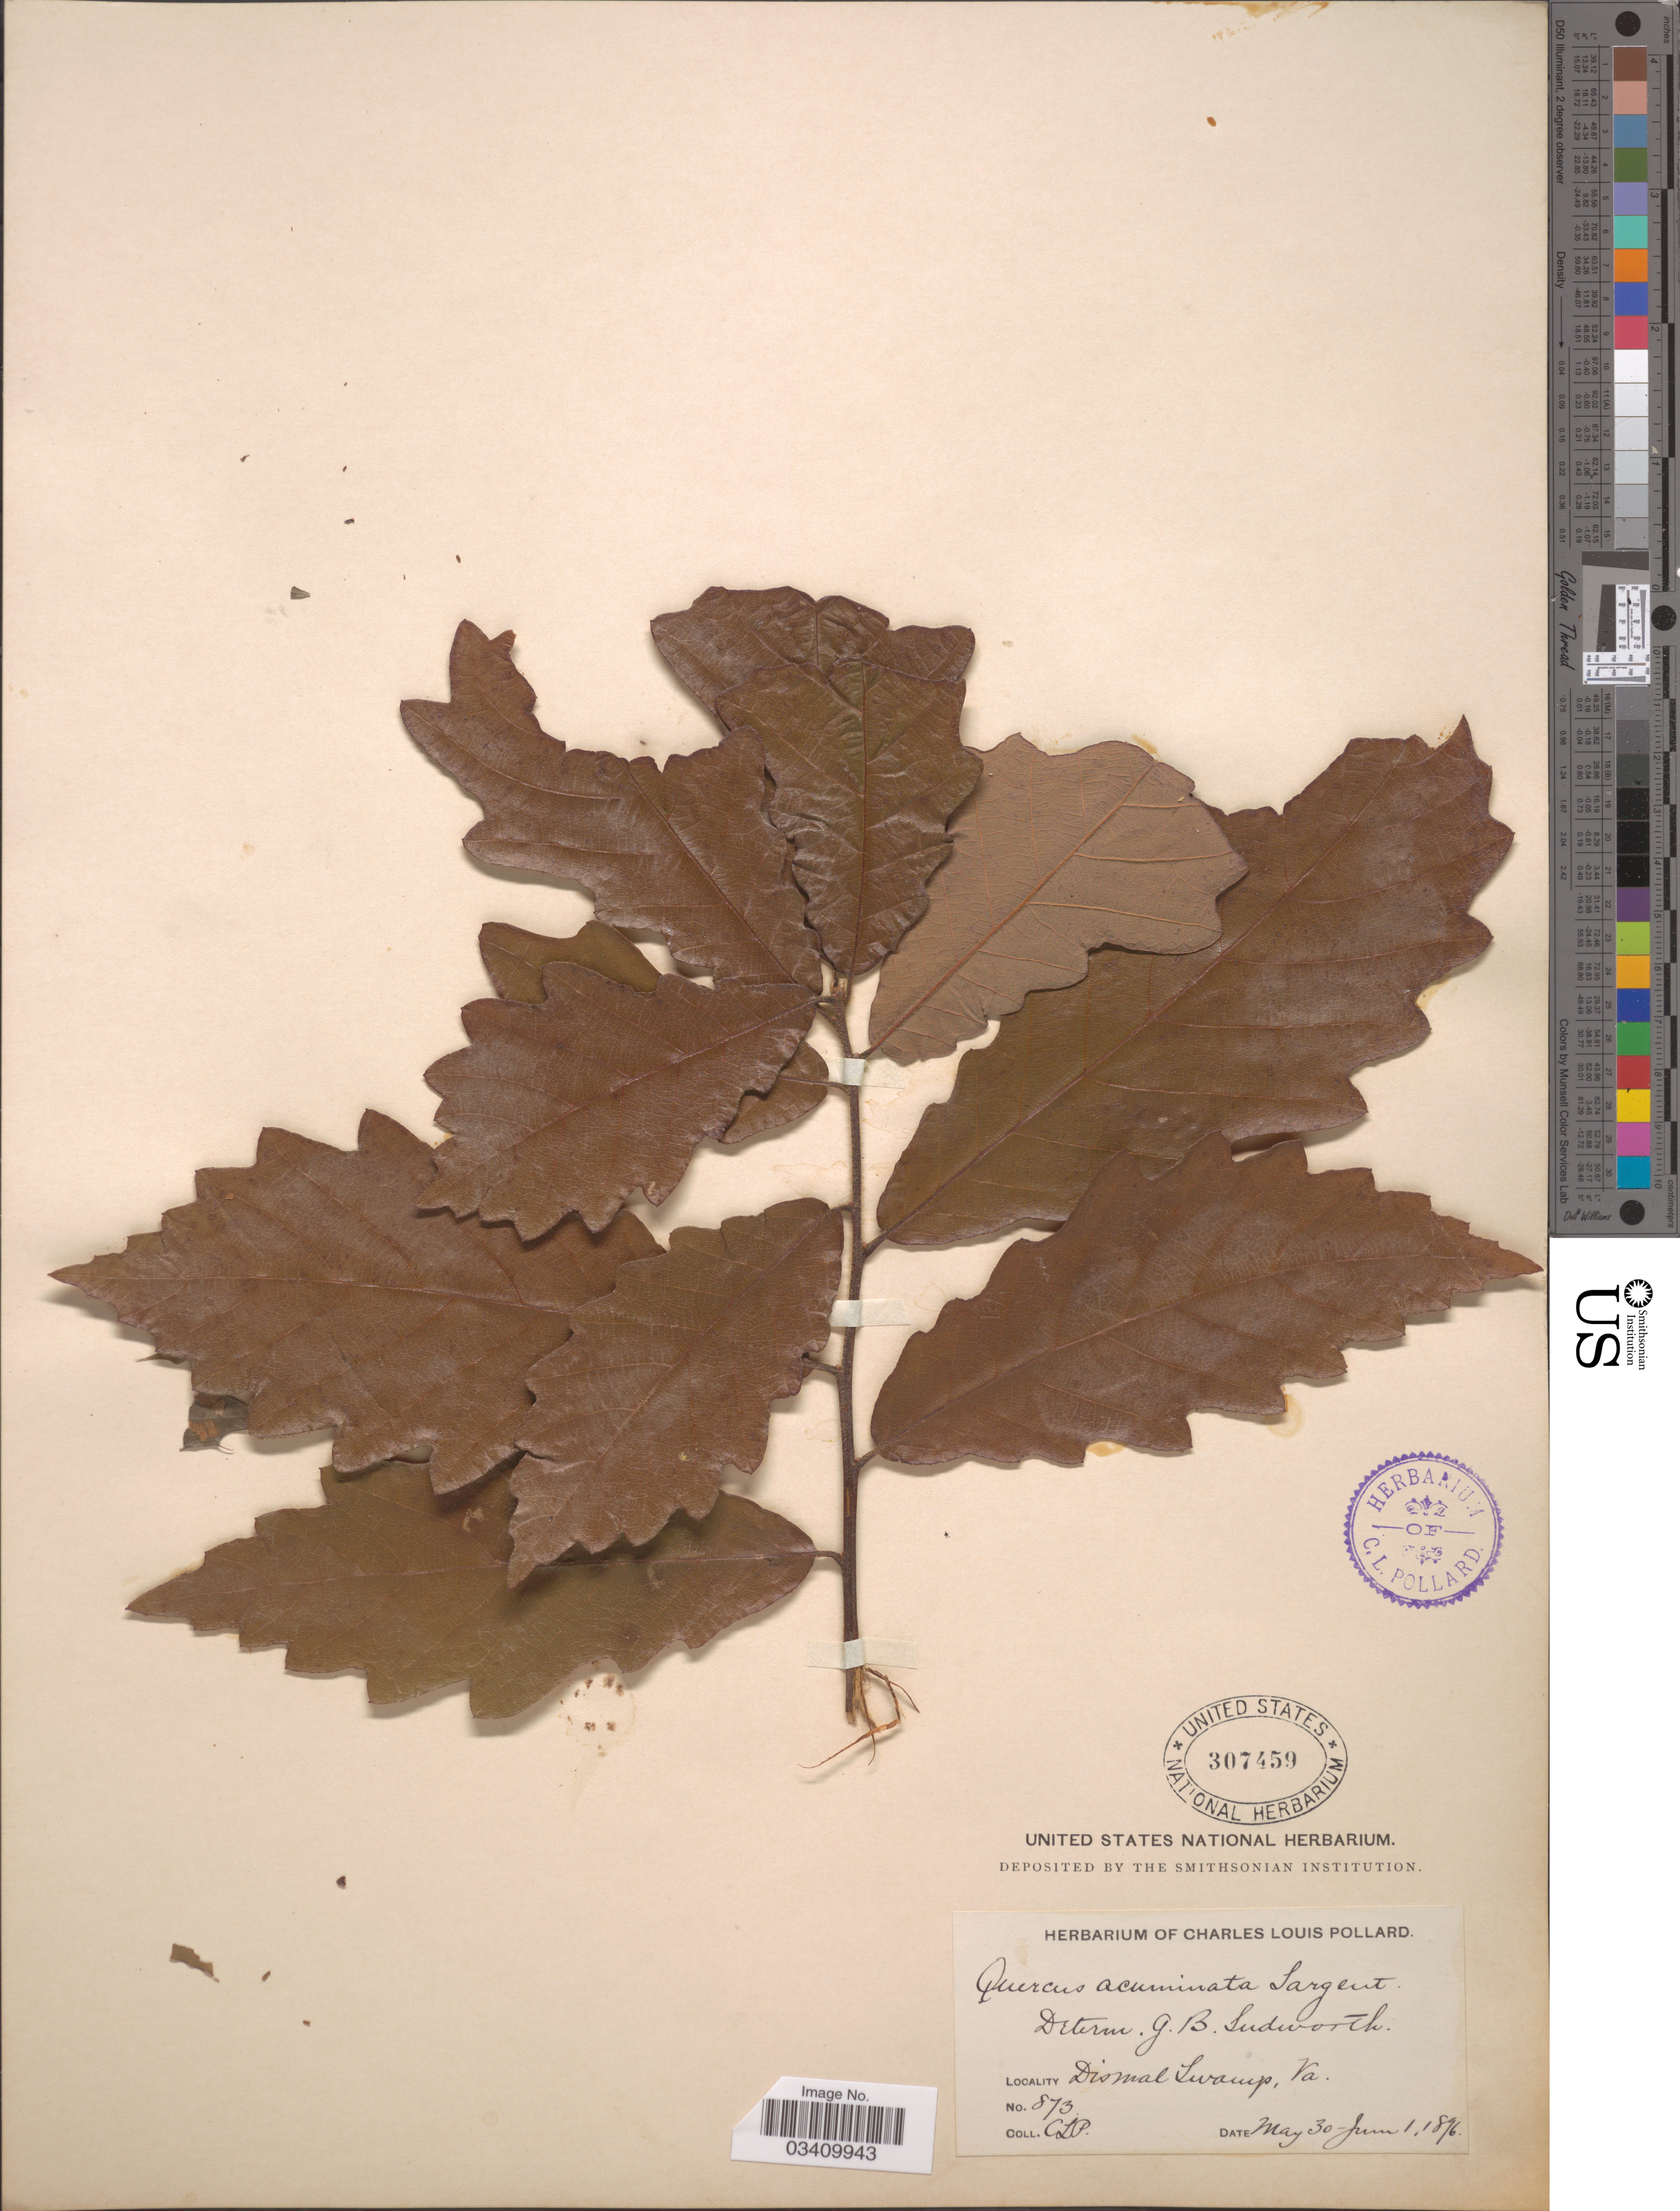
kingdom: Plantae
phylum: Tracheophyta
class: Magnoliopsida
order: Fagales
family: Fagaceae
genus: Quercus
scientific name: Quercus sp.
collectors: C. L. Pollard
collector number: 873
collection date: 1896-05-30/1896-06-01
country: United States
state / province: Virginia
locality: Dismal Swamp.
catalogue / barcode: US 307459